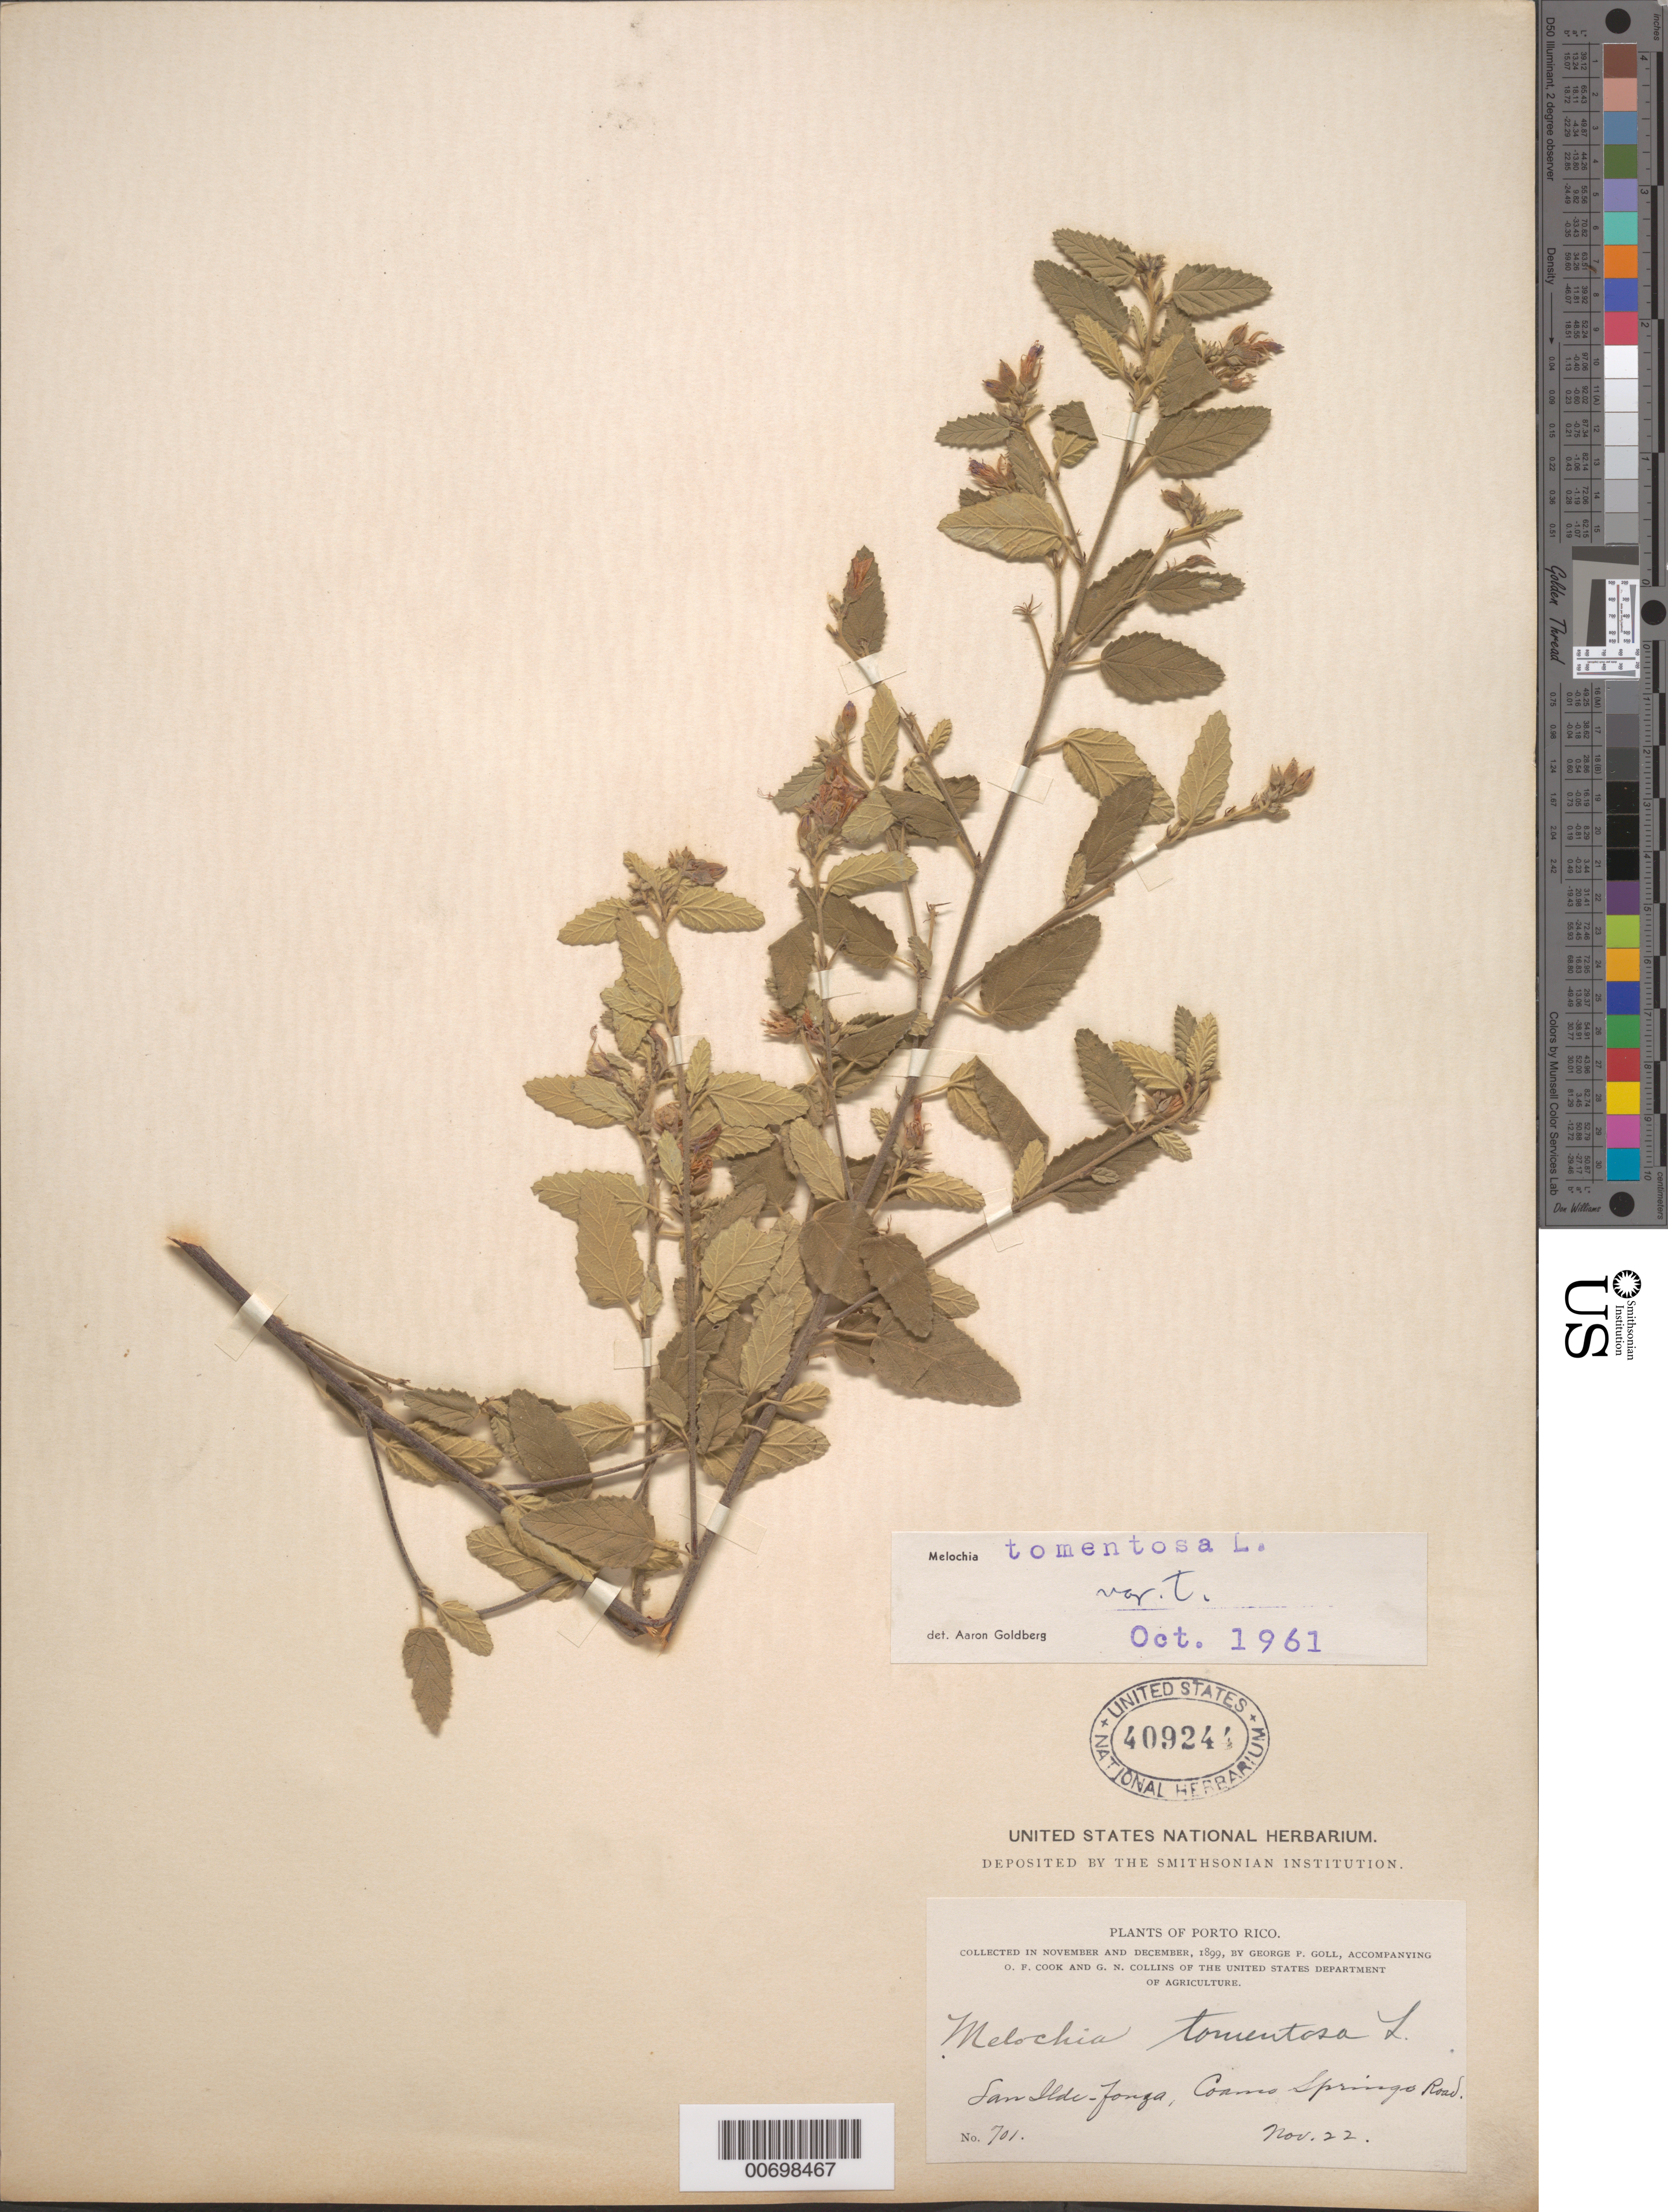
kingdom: Plantae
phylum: Tracheophyta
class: Magnoliopsida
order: Malvales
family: Malvaceae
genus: Melochia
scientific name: Melochia tomentosa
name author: L.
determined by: Goldberg, Aaron, (US), NMNH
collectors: G. Goll, O. F. Cook & G. N. Collins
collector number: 701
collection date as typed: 22 Nov 1899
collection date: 1899-11-22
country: Puerto Rico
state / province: Coamo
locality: San Ilde-Fonga, Coamo Springs Rd.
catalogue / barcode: US 409244